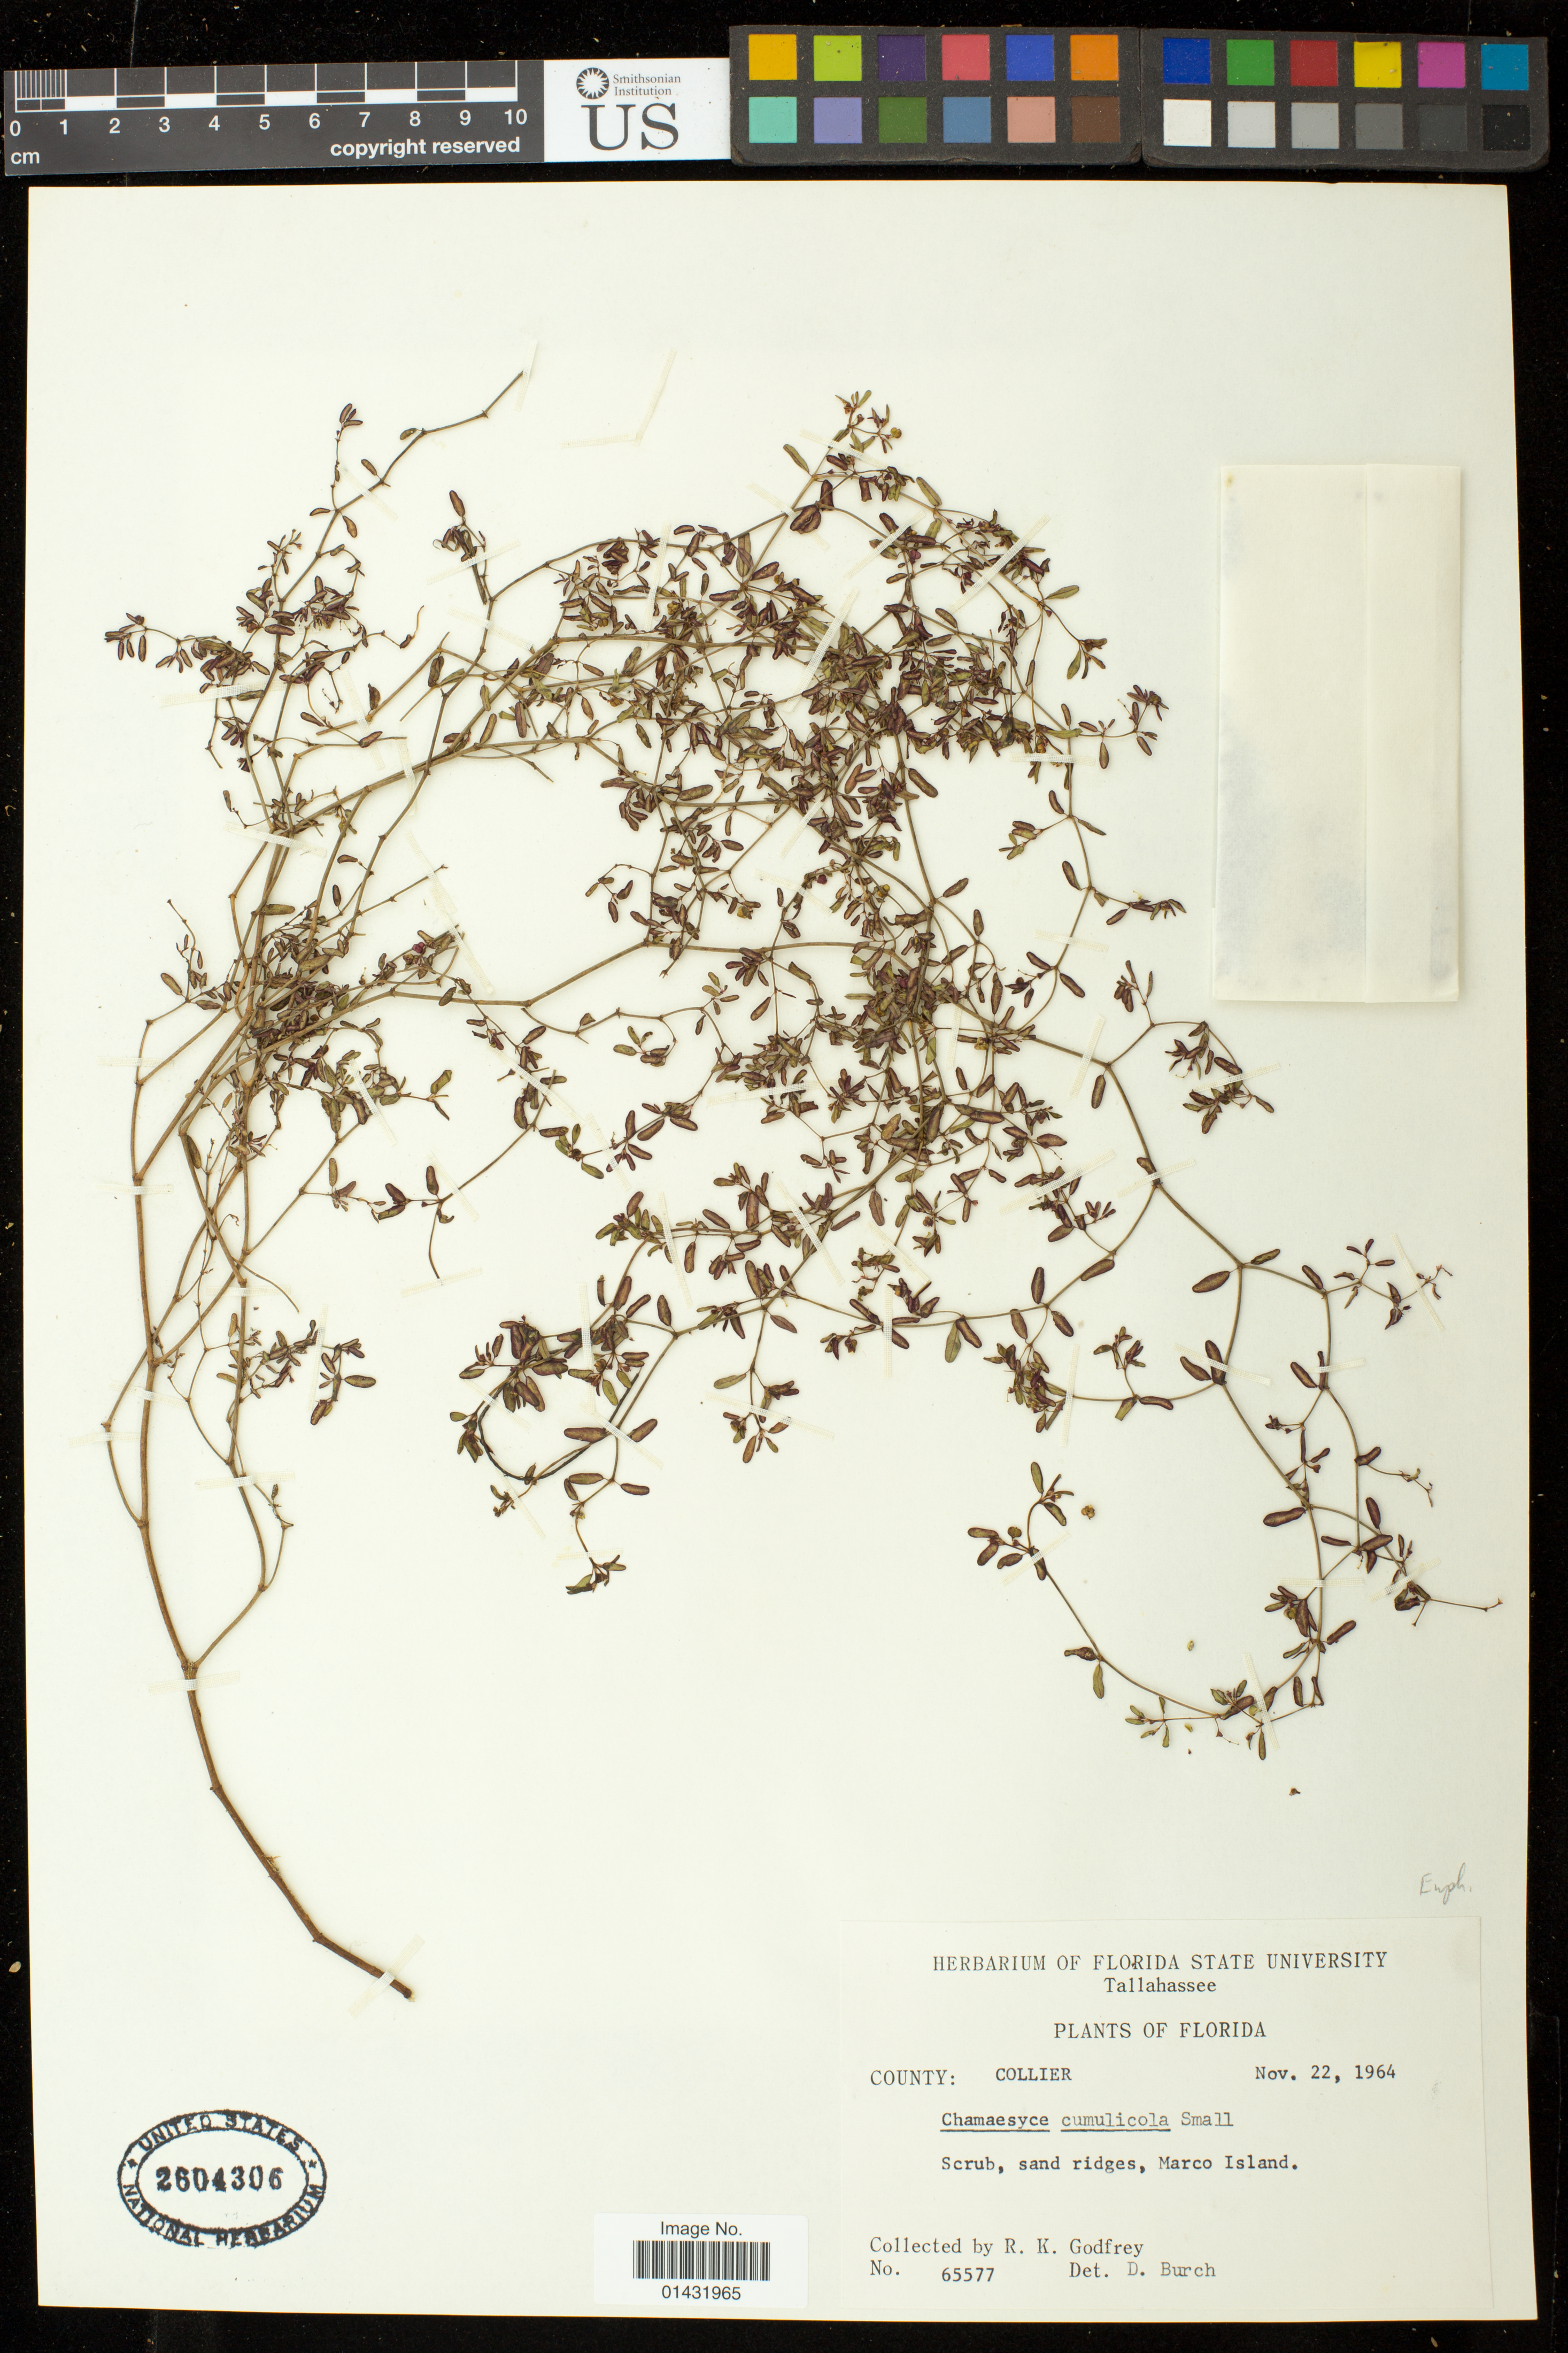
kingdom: Plantae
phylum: Tracheophyta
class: Magnoliopsida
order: Malpighiales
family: Euphorbiaceae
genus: Euphorbia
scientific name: Euphorbia cumulicola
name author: (Small) Oudejans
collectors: R. K. Godfrey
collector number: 65577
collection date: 1964-11-22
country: United States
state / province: Florida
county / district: Collier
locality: Marco Island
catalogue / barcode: US 2604306